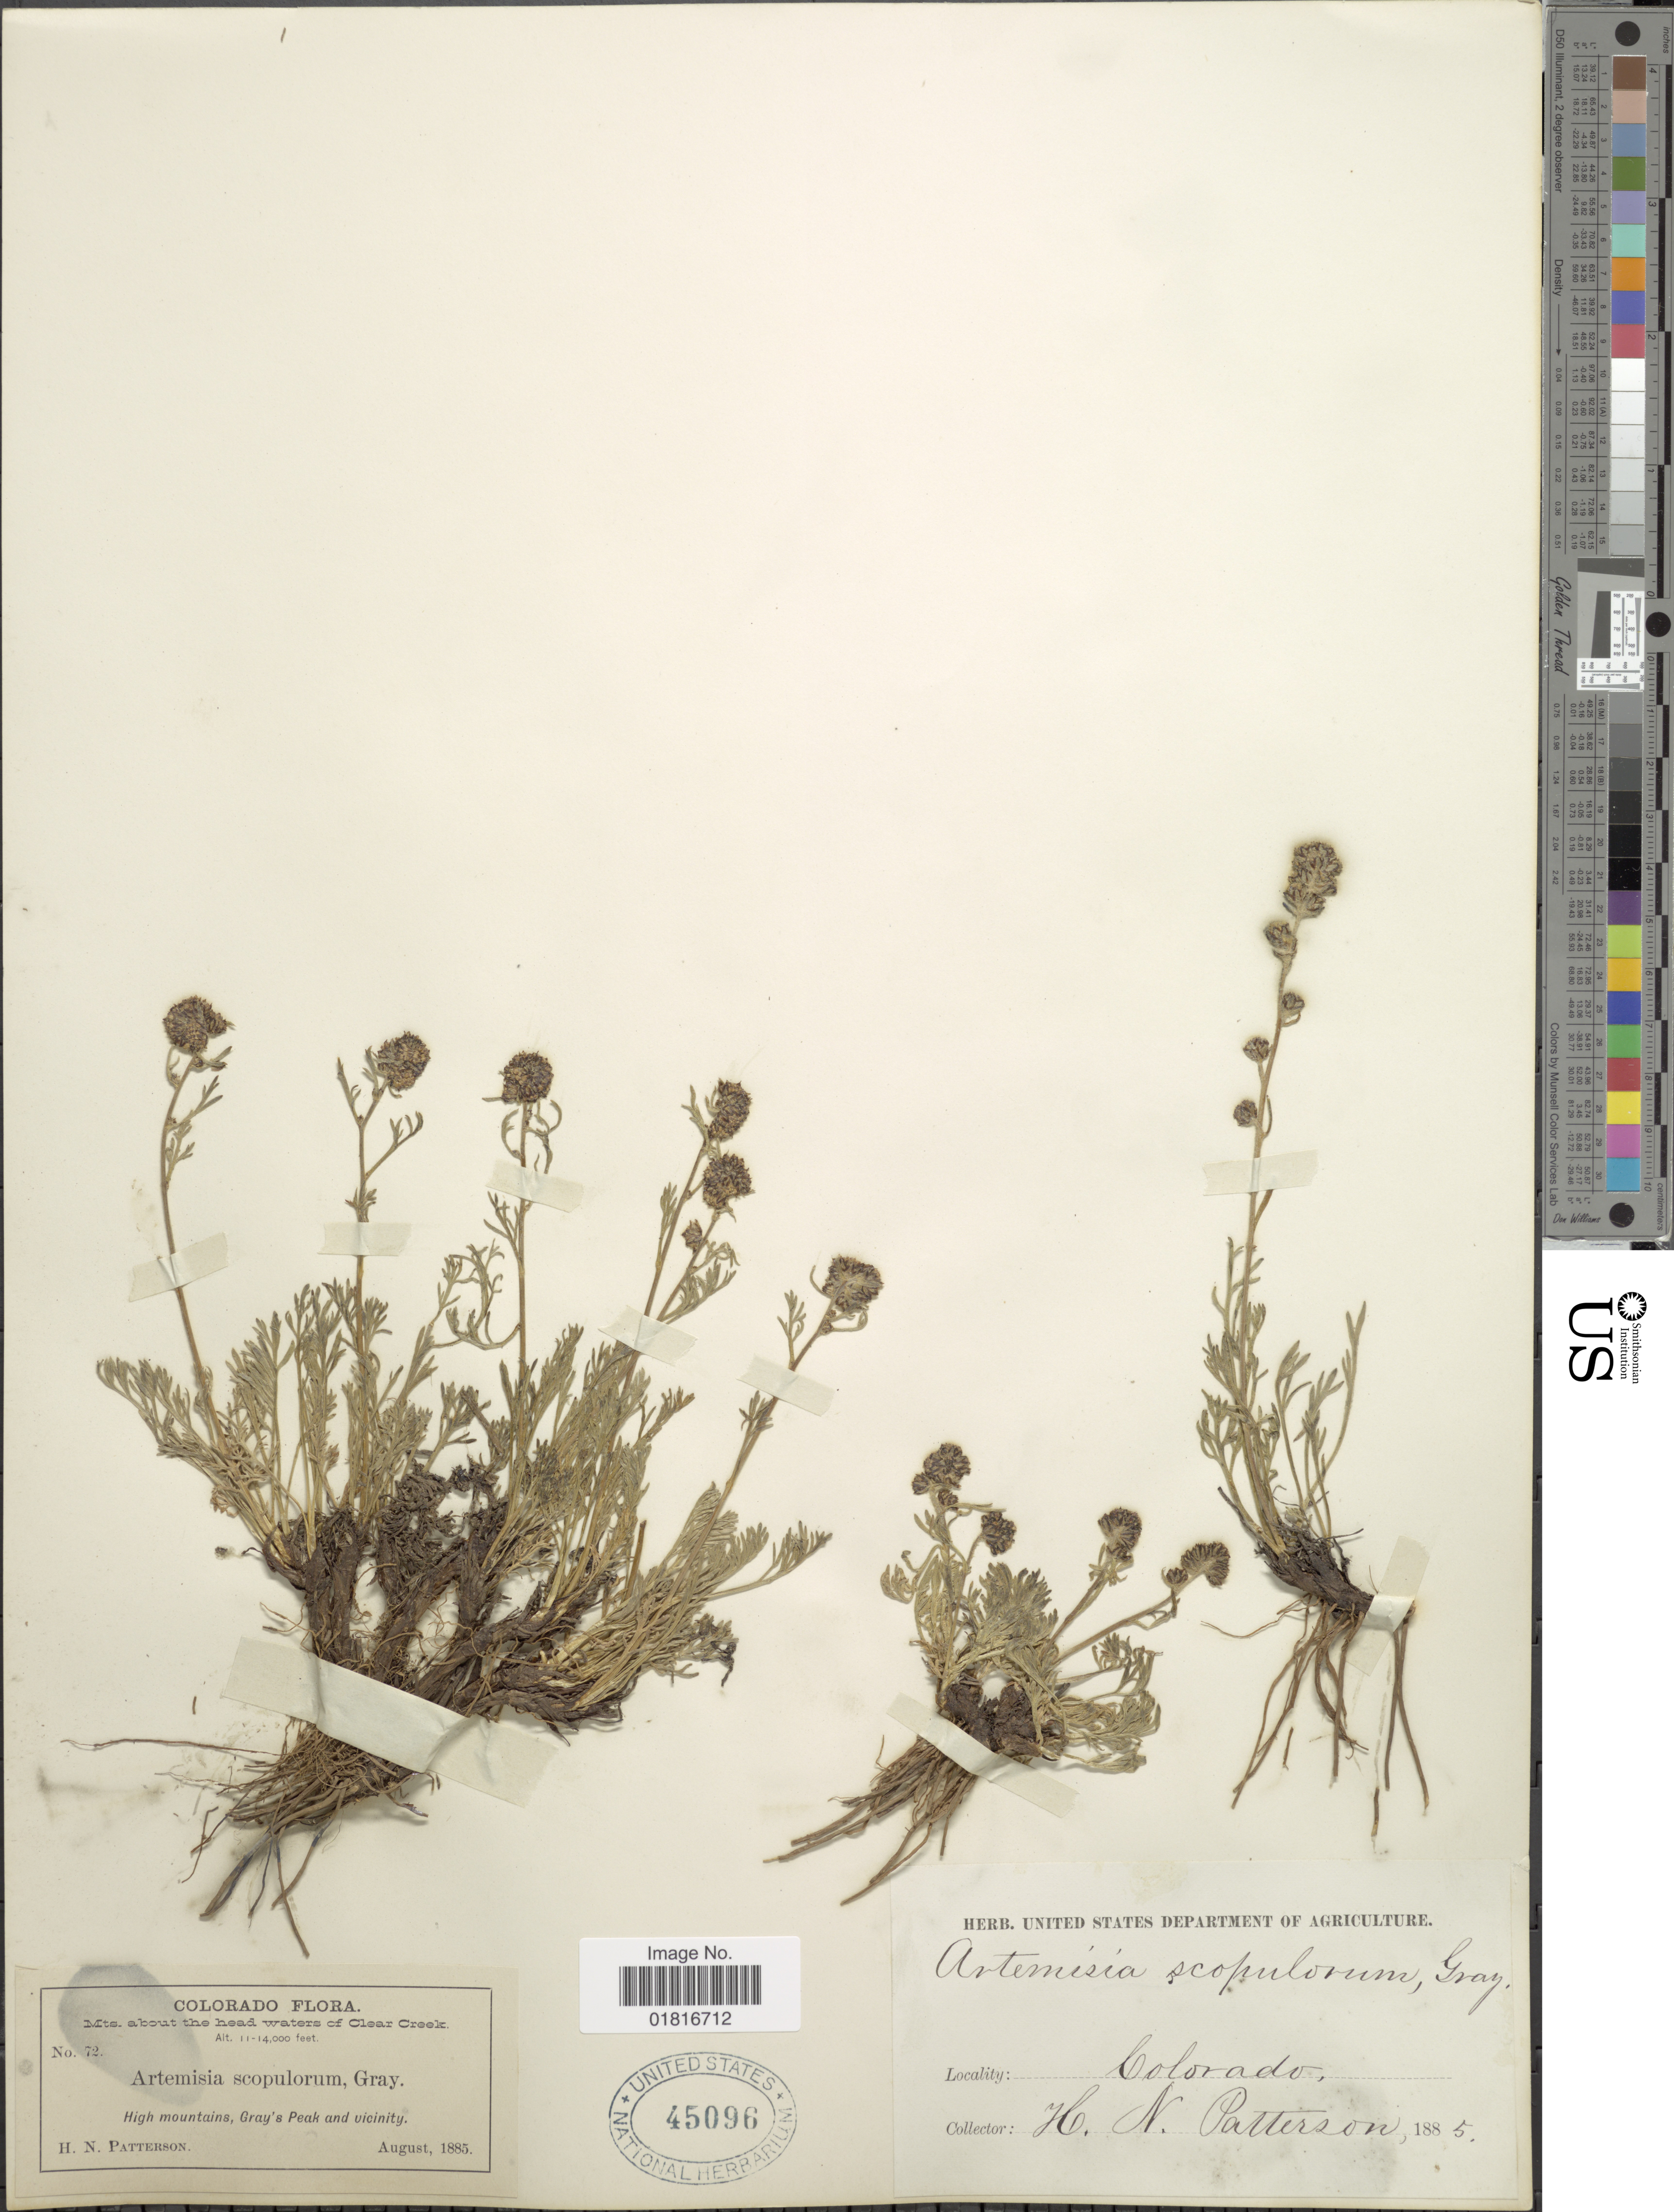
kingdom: Plantae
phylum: Tracheophyta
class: Magnoliopsida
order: Asterales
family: Asteraceae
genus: Artemisia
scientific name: Artemisia scopulorum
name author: A. Gray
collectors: H. N. Patterson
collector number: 72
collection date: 1885-08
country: United States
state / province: Colorado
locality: Mts about the head waters of Clear Creek, High mountains, Gray's Peak and vicinity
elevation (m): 3353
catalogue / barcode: US 45096